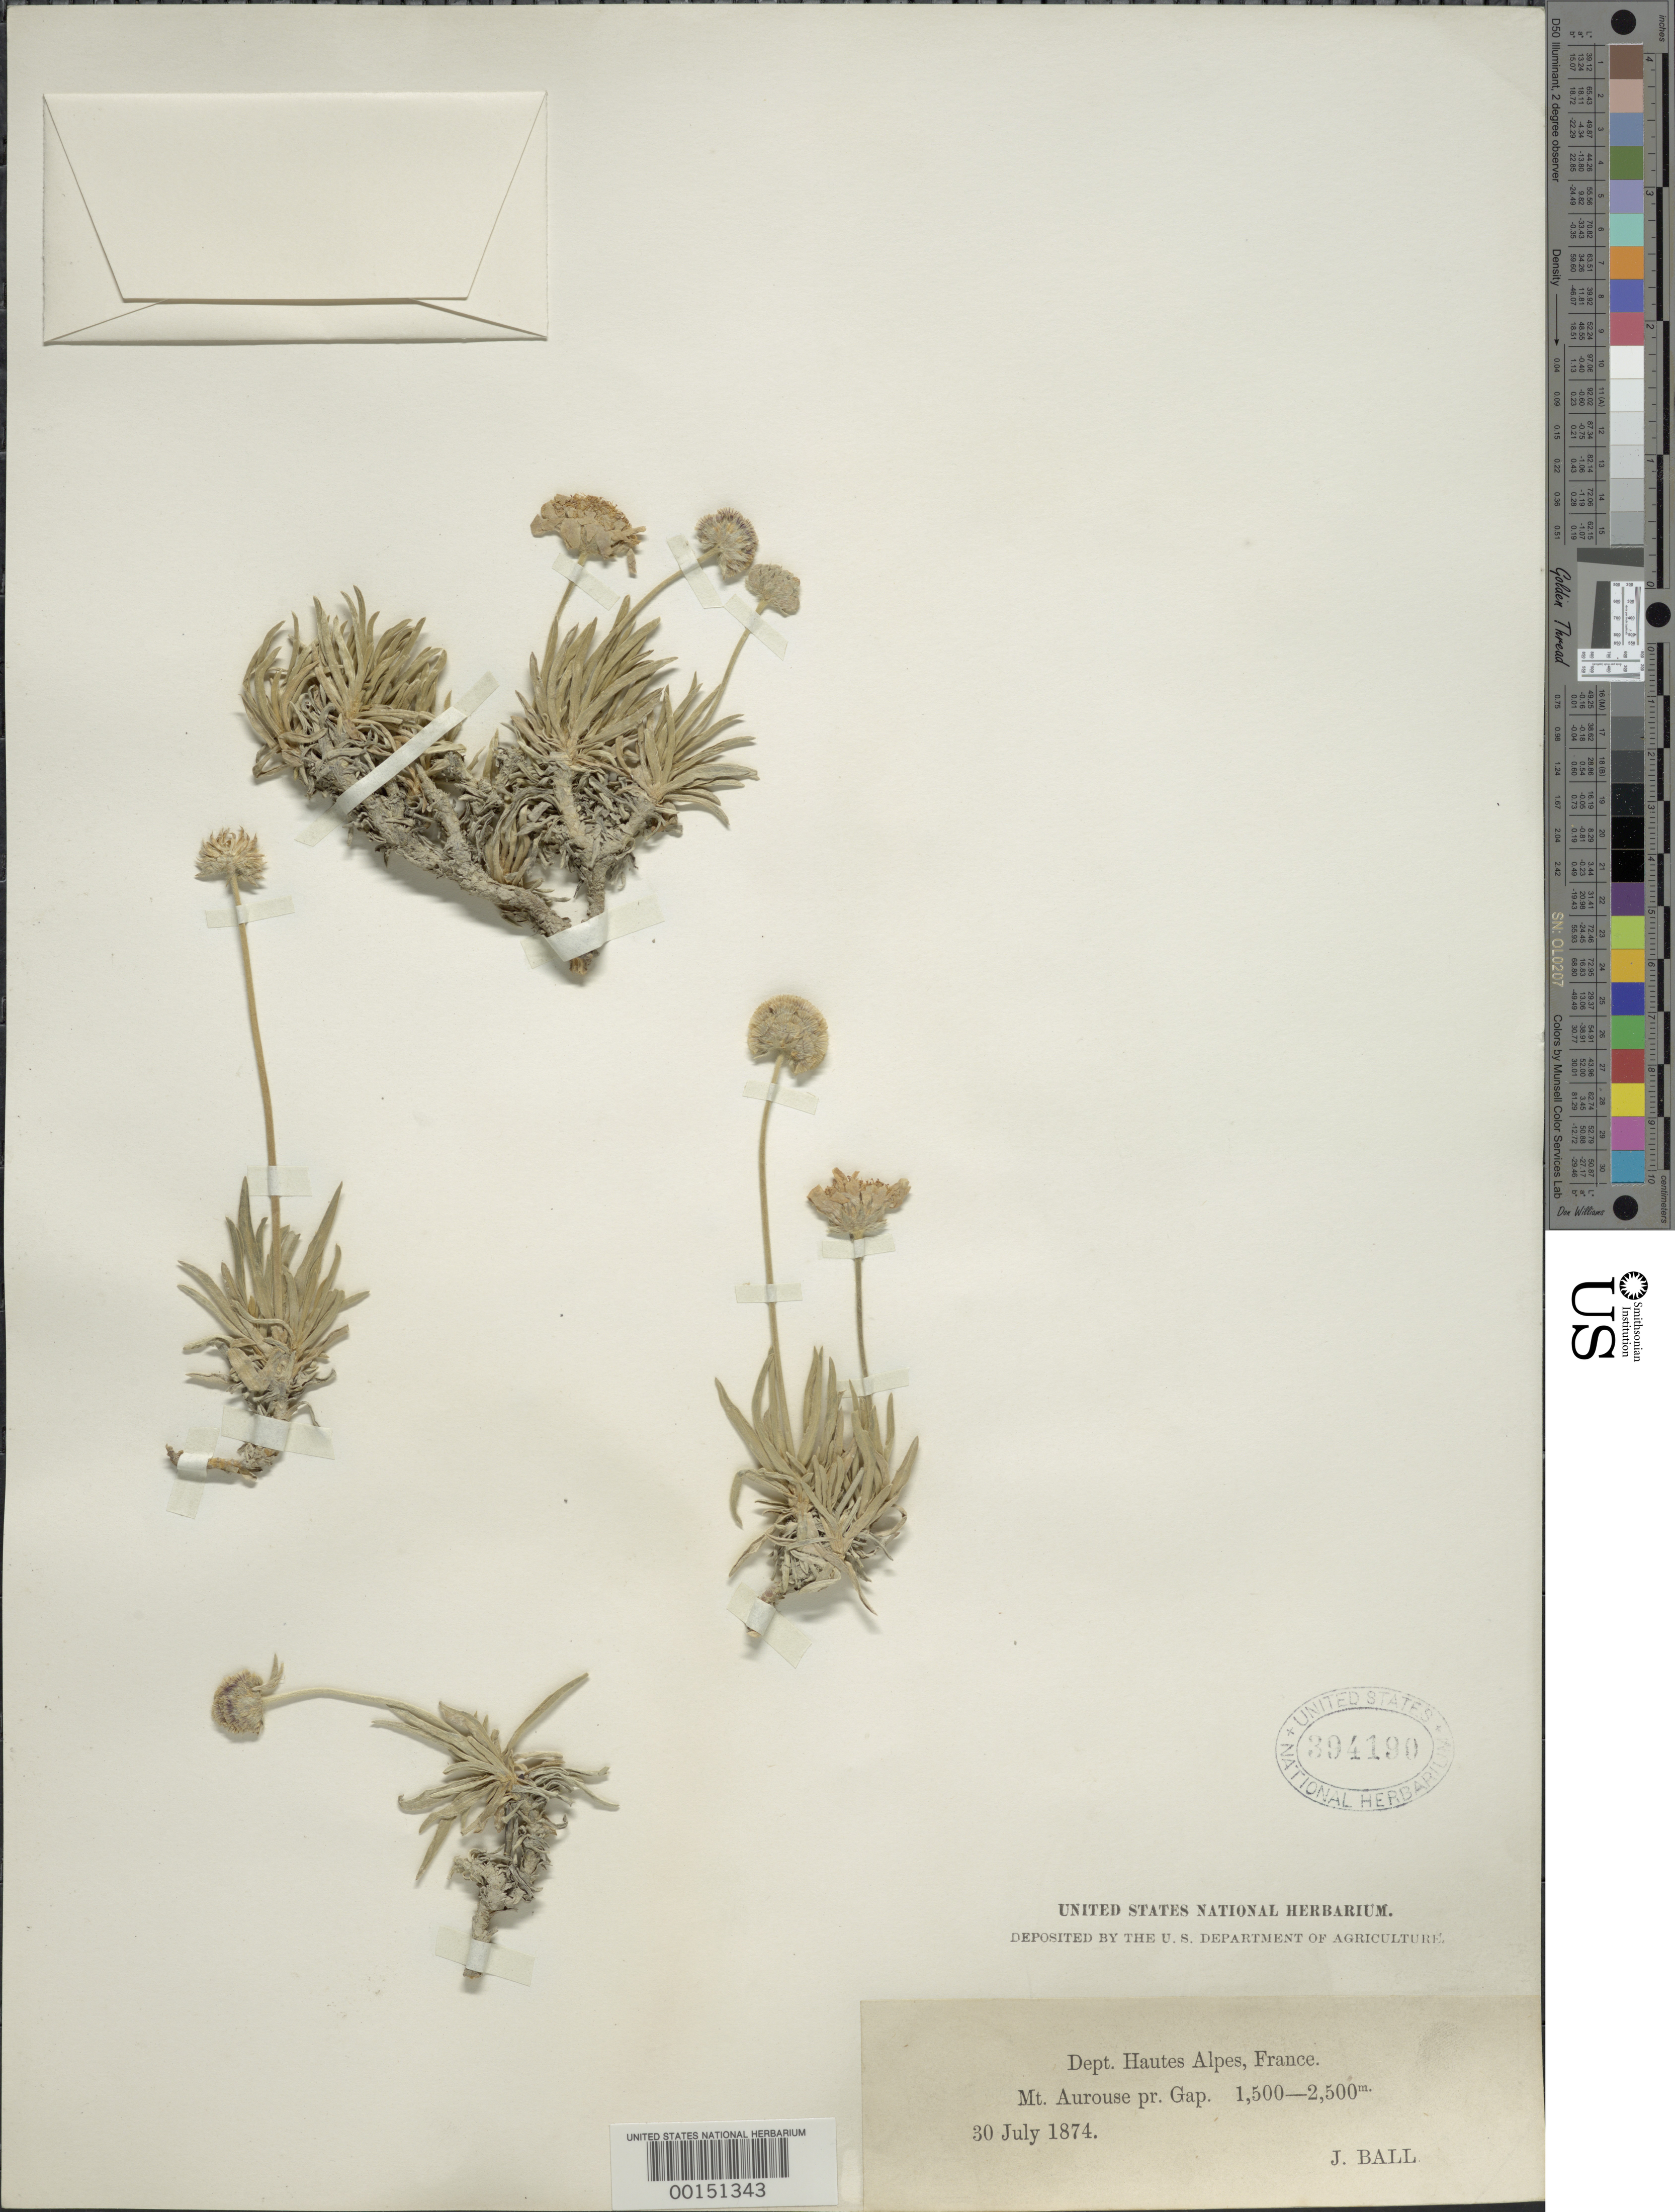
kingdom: Plantae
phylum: Tracheophyta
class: Magnoliopsida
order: Dipsacales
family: Caprifoliaceae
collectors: J. Ball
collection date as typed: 30 Jul 1874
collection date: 1874-07-30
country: France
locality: Mt. Aurose near Gap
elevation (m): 1500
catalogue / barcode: US 394190